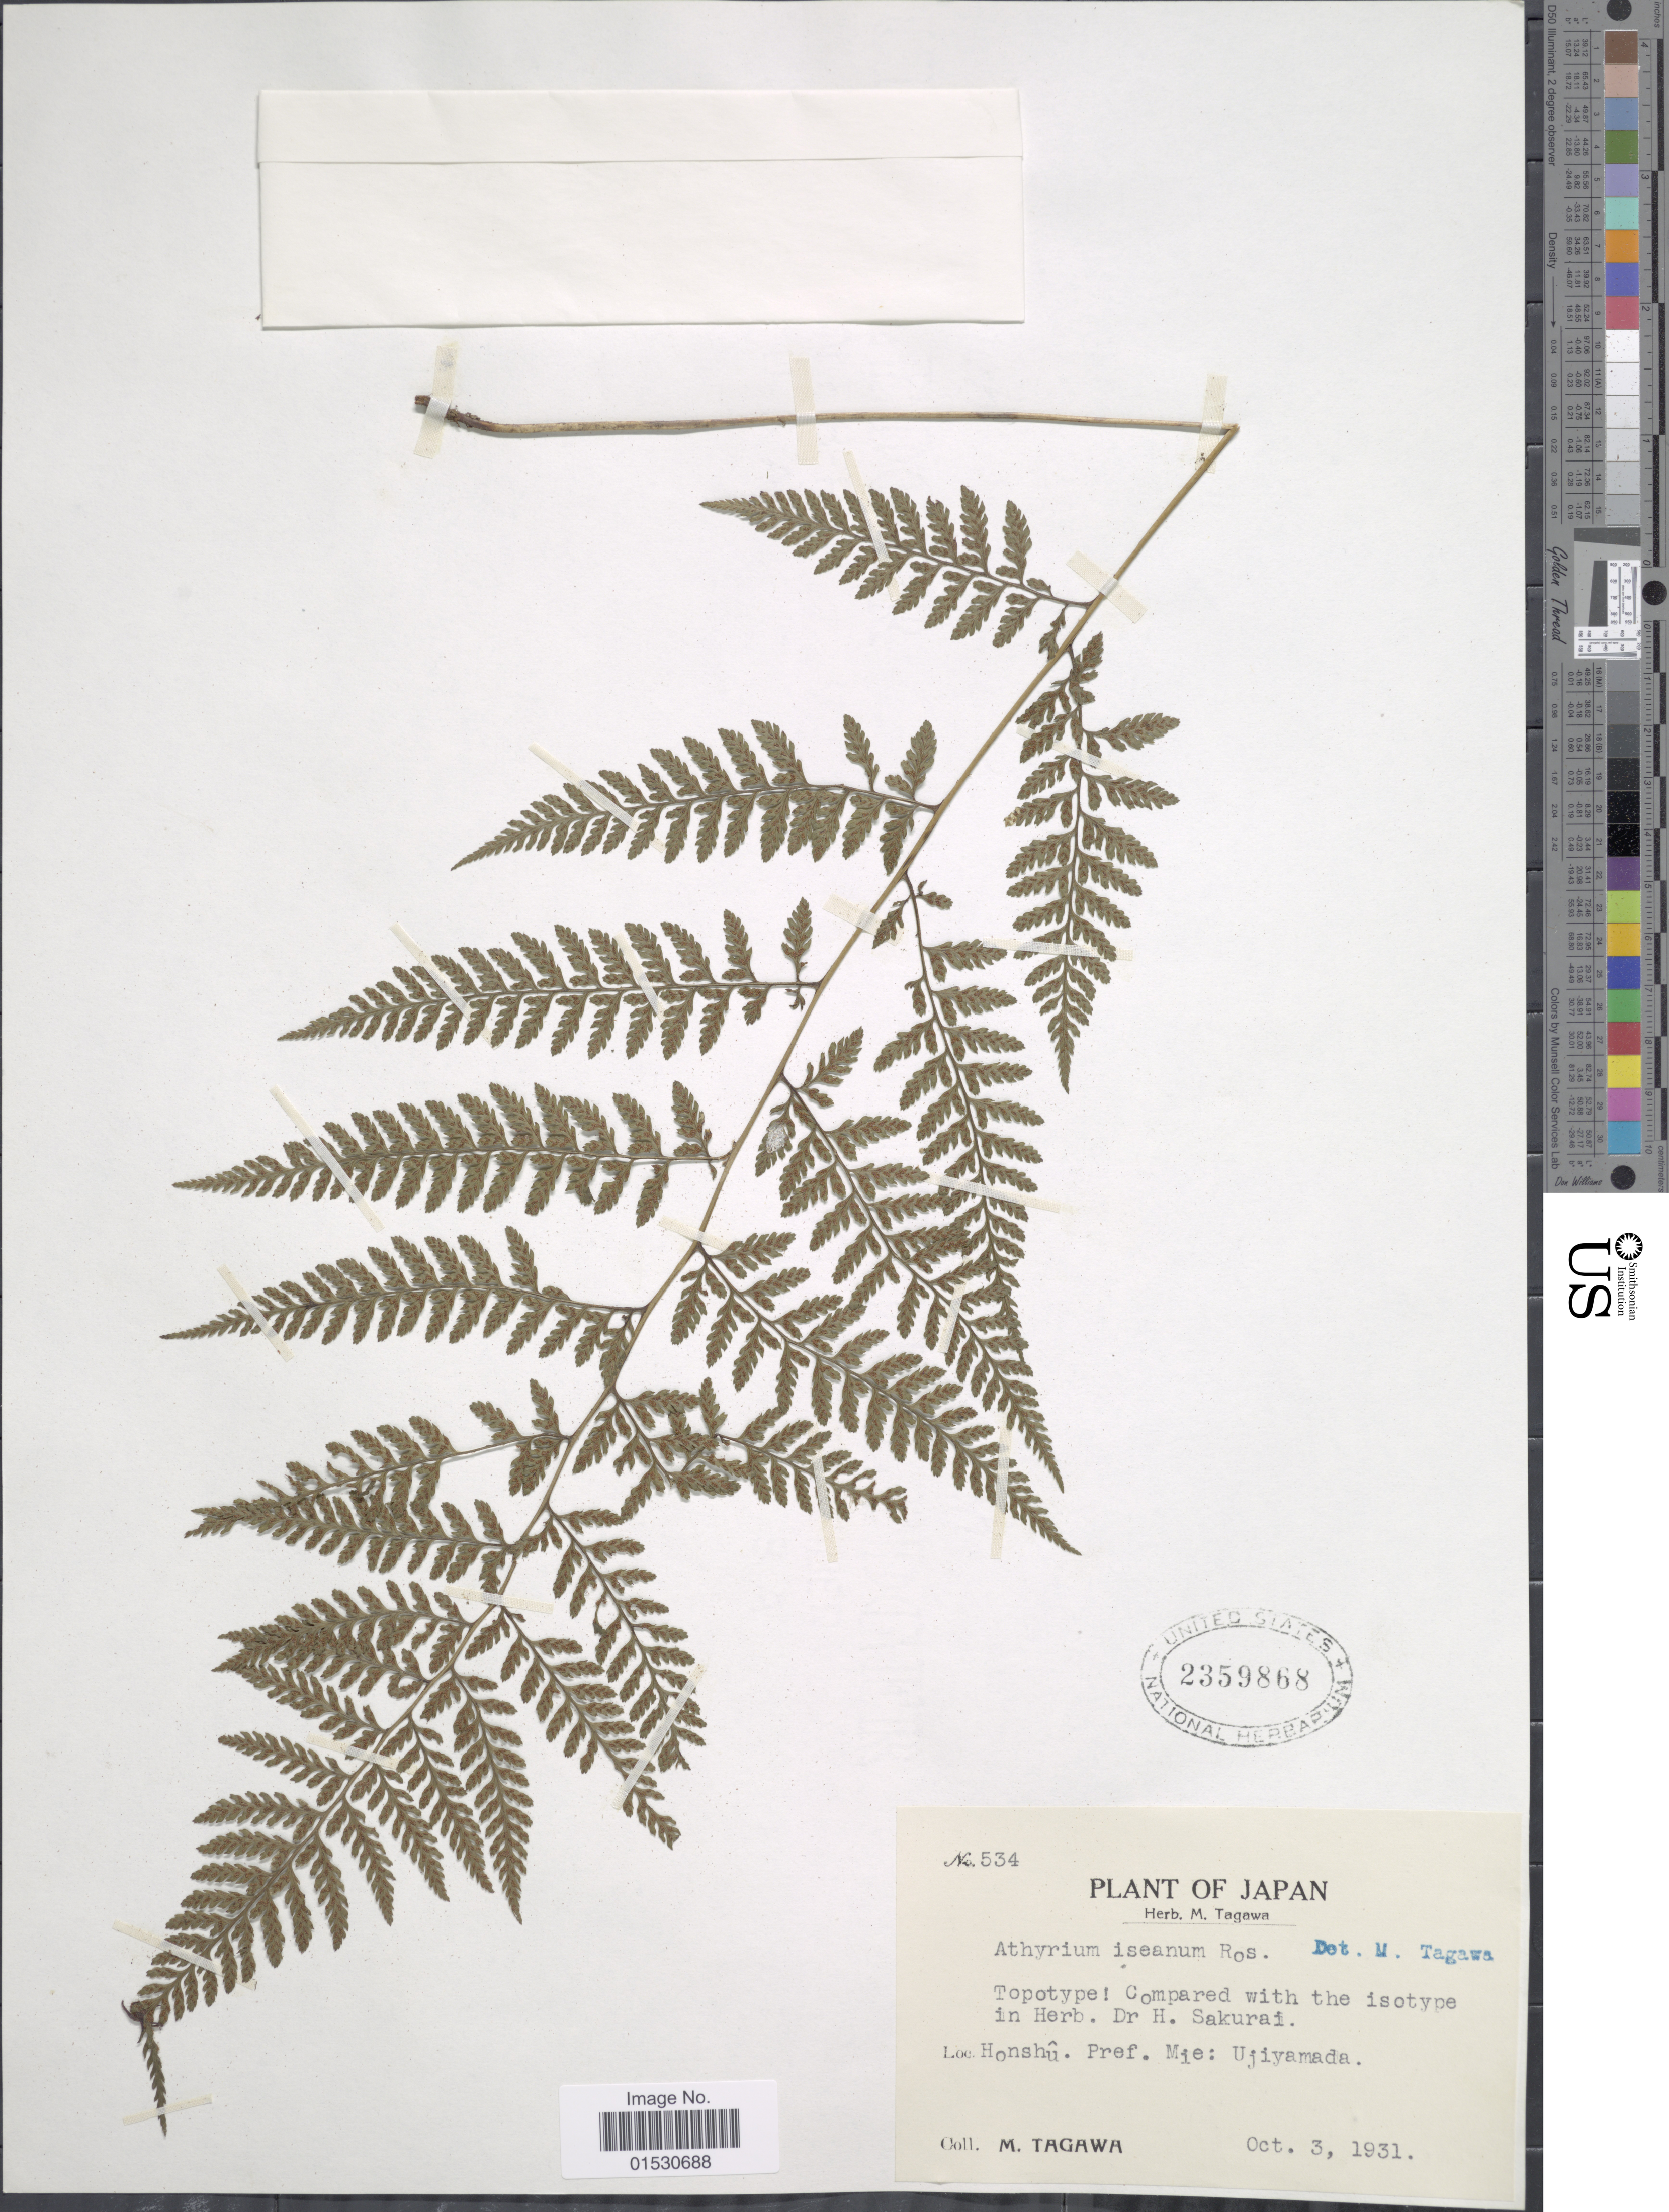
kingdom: Plantae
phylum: Tracheophyta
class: Polypodiopsida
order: Polypodiales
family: Athyriaceae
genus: Athyrium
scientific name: Athyrium iseanum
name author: Rosenst.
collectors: M. Tagawa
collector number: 534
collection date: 1931-10-03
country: Japan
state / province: Mie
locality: Honshu: Ujiyamada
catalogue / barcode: US 2359868